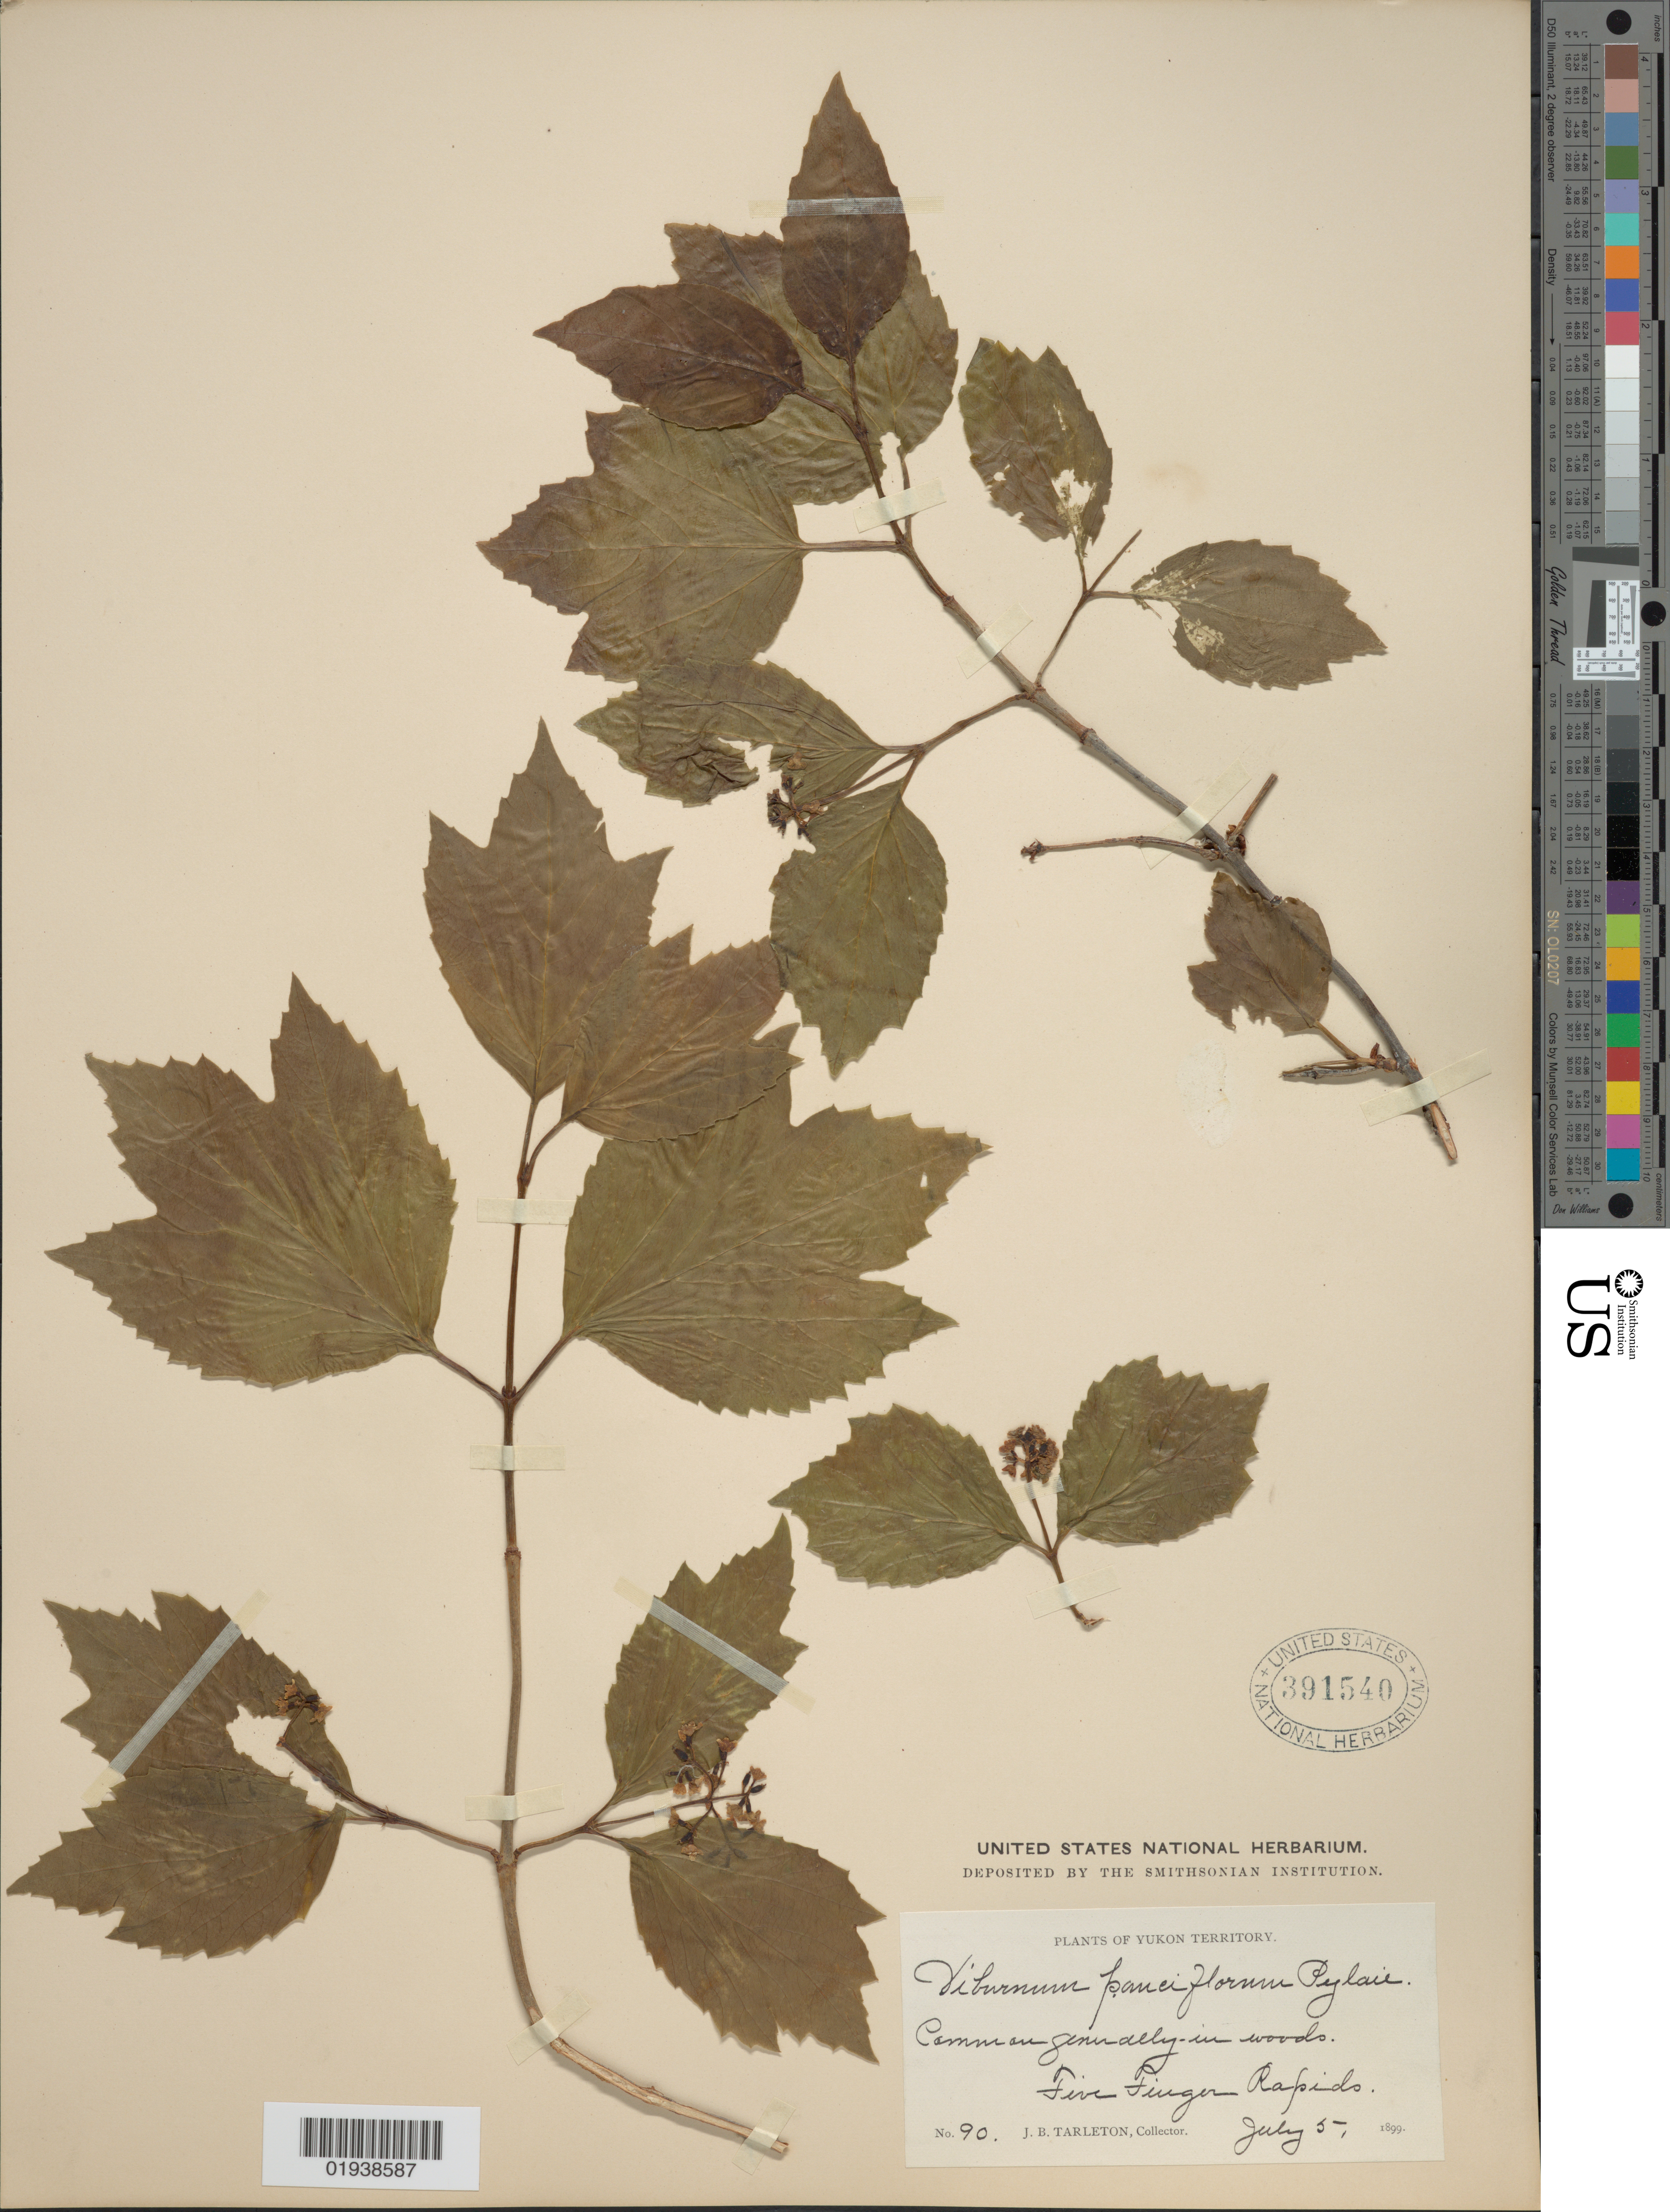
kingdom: Plantae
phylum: Tracheophyta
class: Magnoliopsida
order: Dipsacales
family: Viburnaceae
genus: Viburnum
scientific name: Viburnum edule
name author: (Michx.) Raf.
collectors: J. Tarleton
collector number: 90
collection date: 1899-07-05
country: Canada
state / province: Yukon Territory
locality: Five Finger Rapids.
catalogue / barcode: US 391540